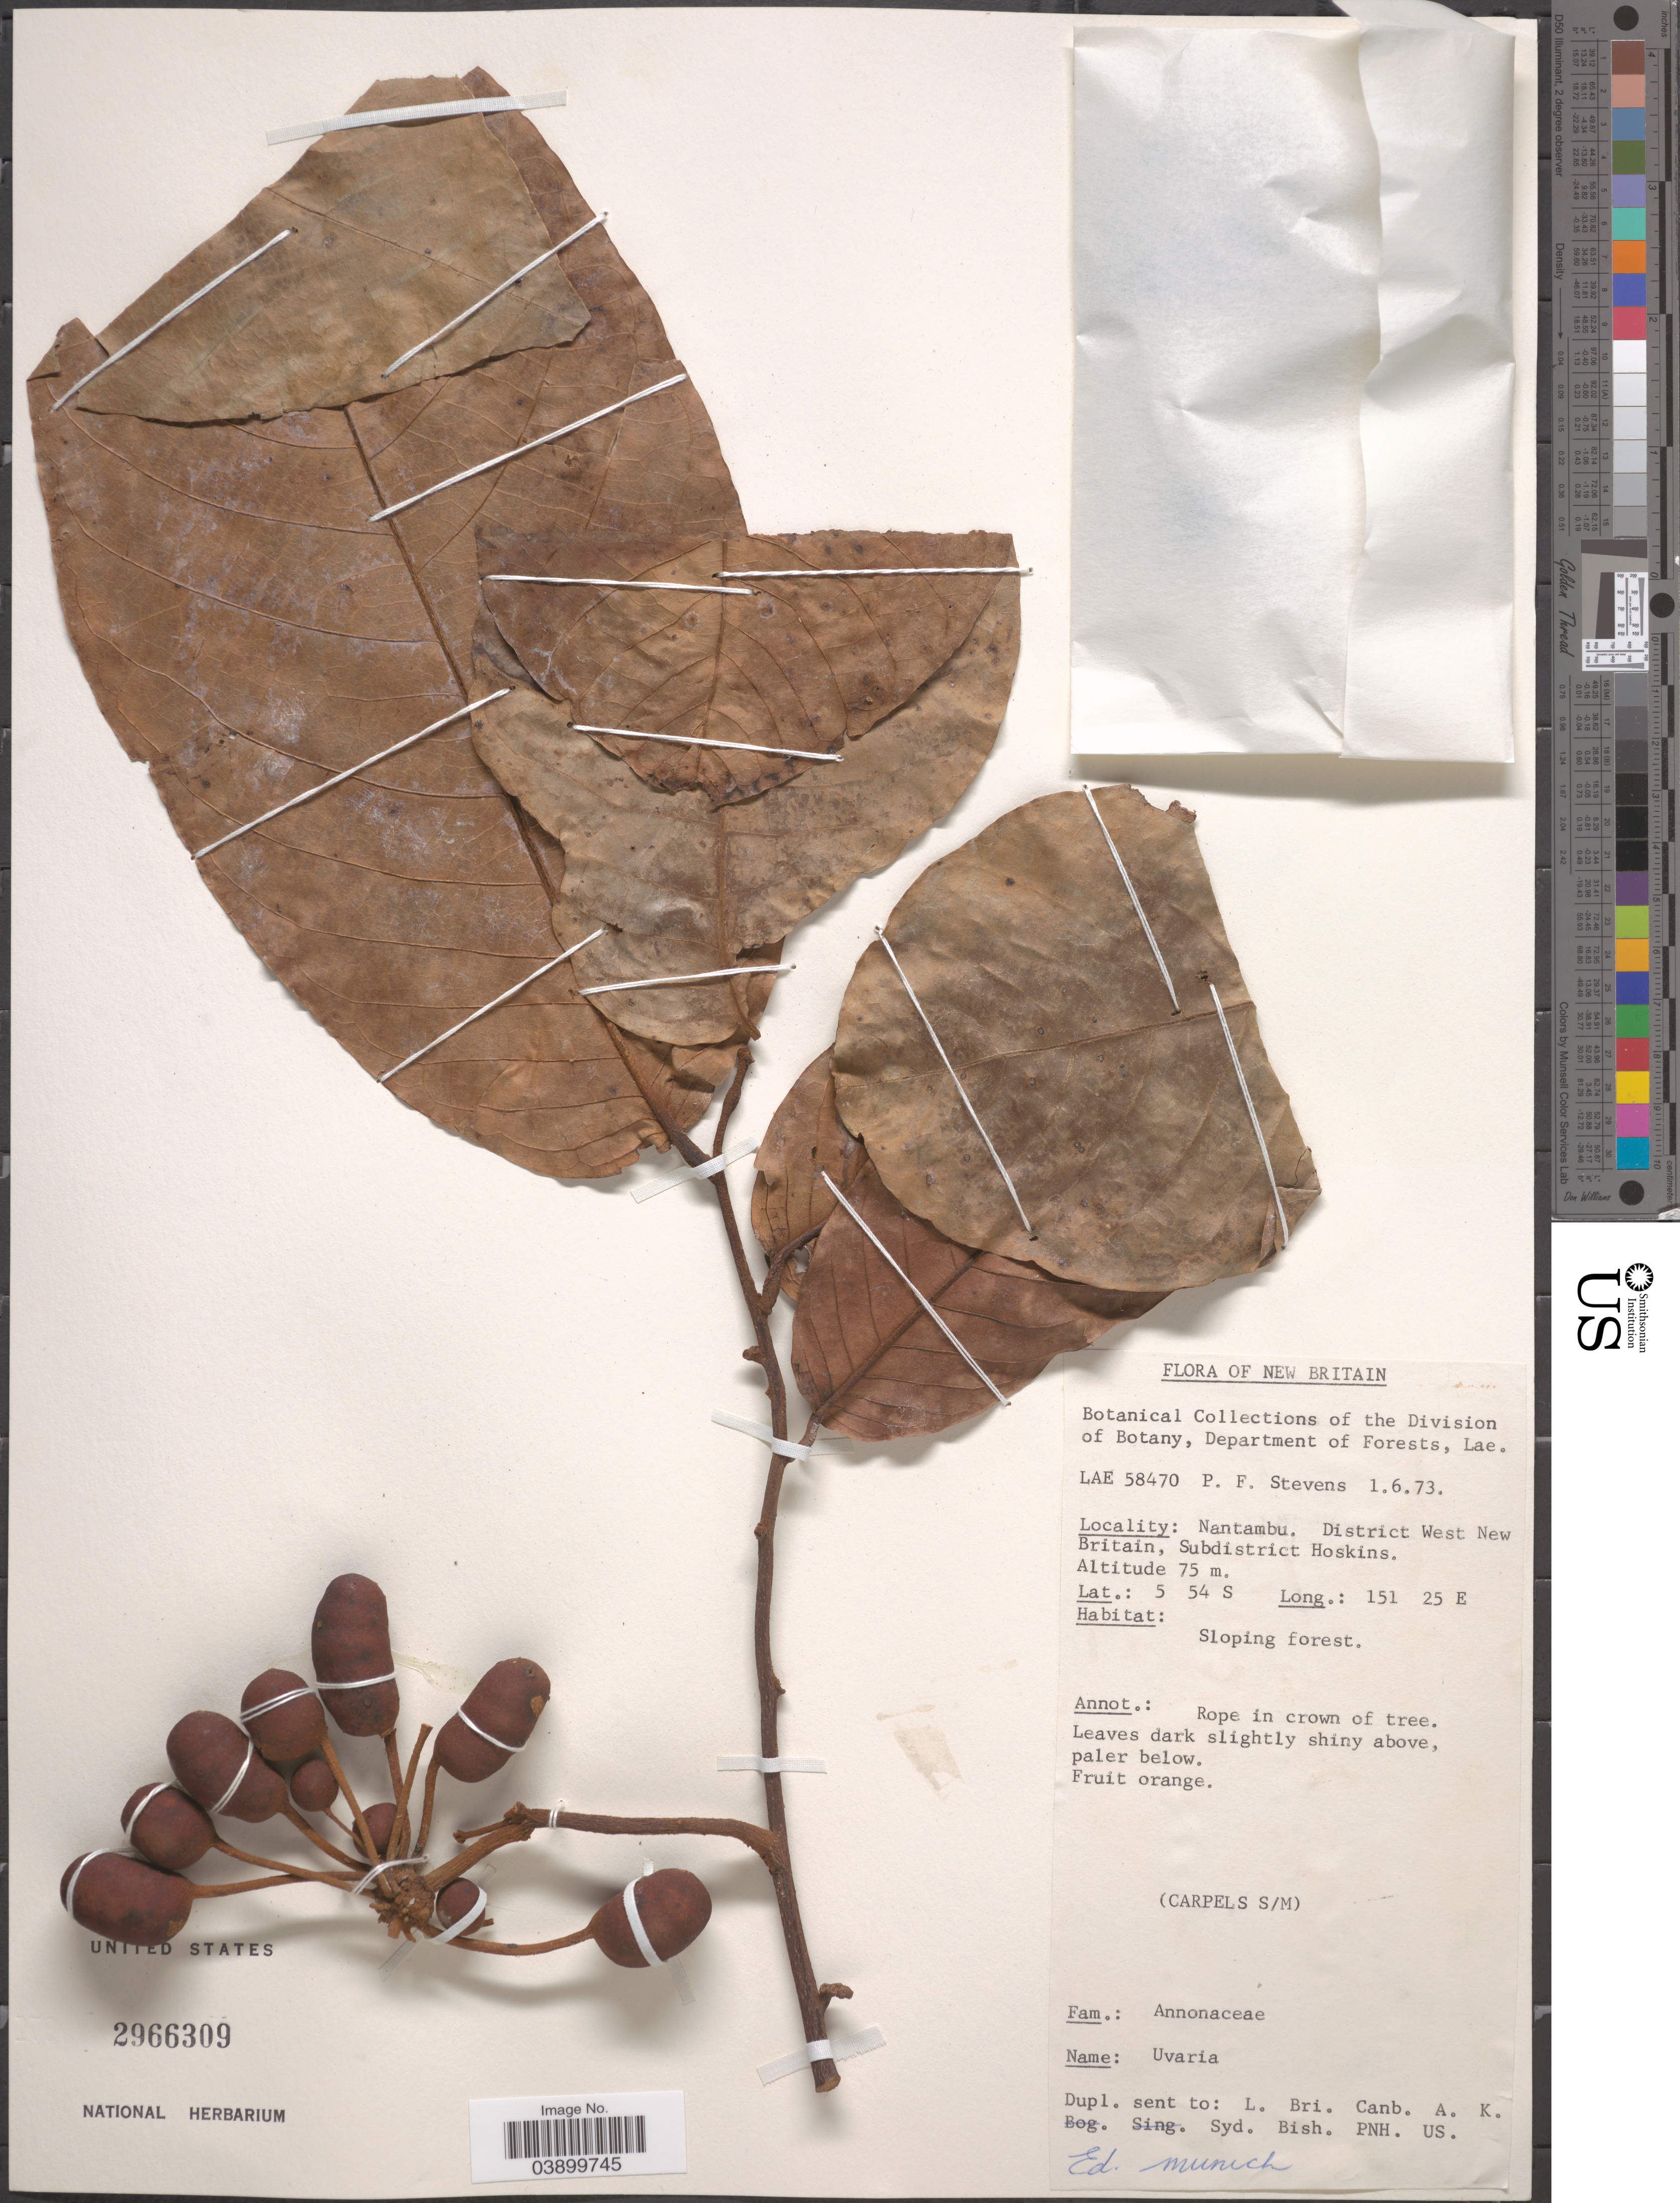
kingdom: Plantae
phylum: Tracheophyta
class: Magnoliopsida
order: Magnoliales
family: Annonaceae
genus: Uvaria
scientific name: Uvaria sp.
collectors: P. F. Stevens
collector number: LAE 58470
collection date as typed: Transcribed d/m/y: 1/6/73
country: Papua New Guinea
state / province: West New Britain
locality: New Britain. [unsure placement] Nantambu. District West New Britain, Subdistrict Hoskins.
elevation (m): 75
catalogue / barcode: US 2966309